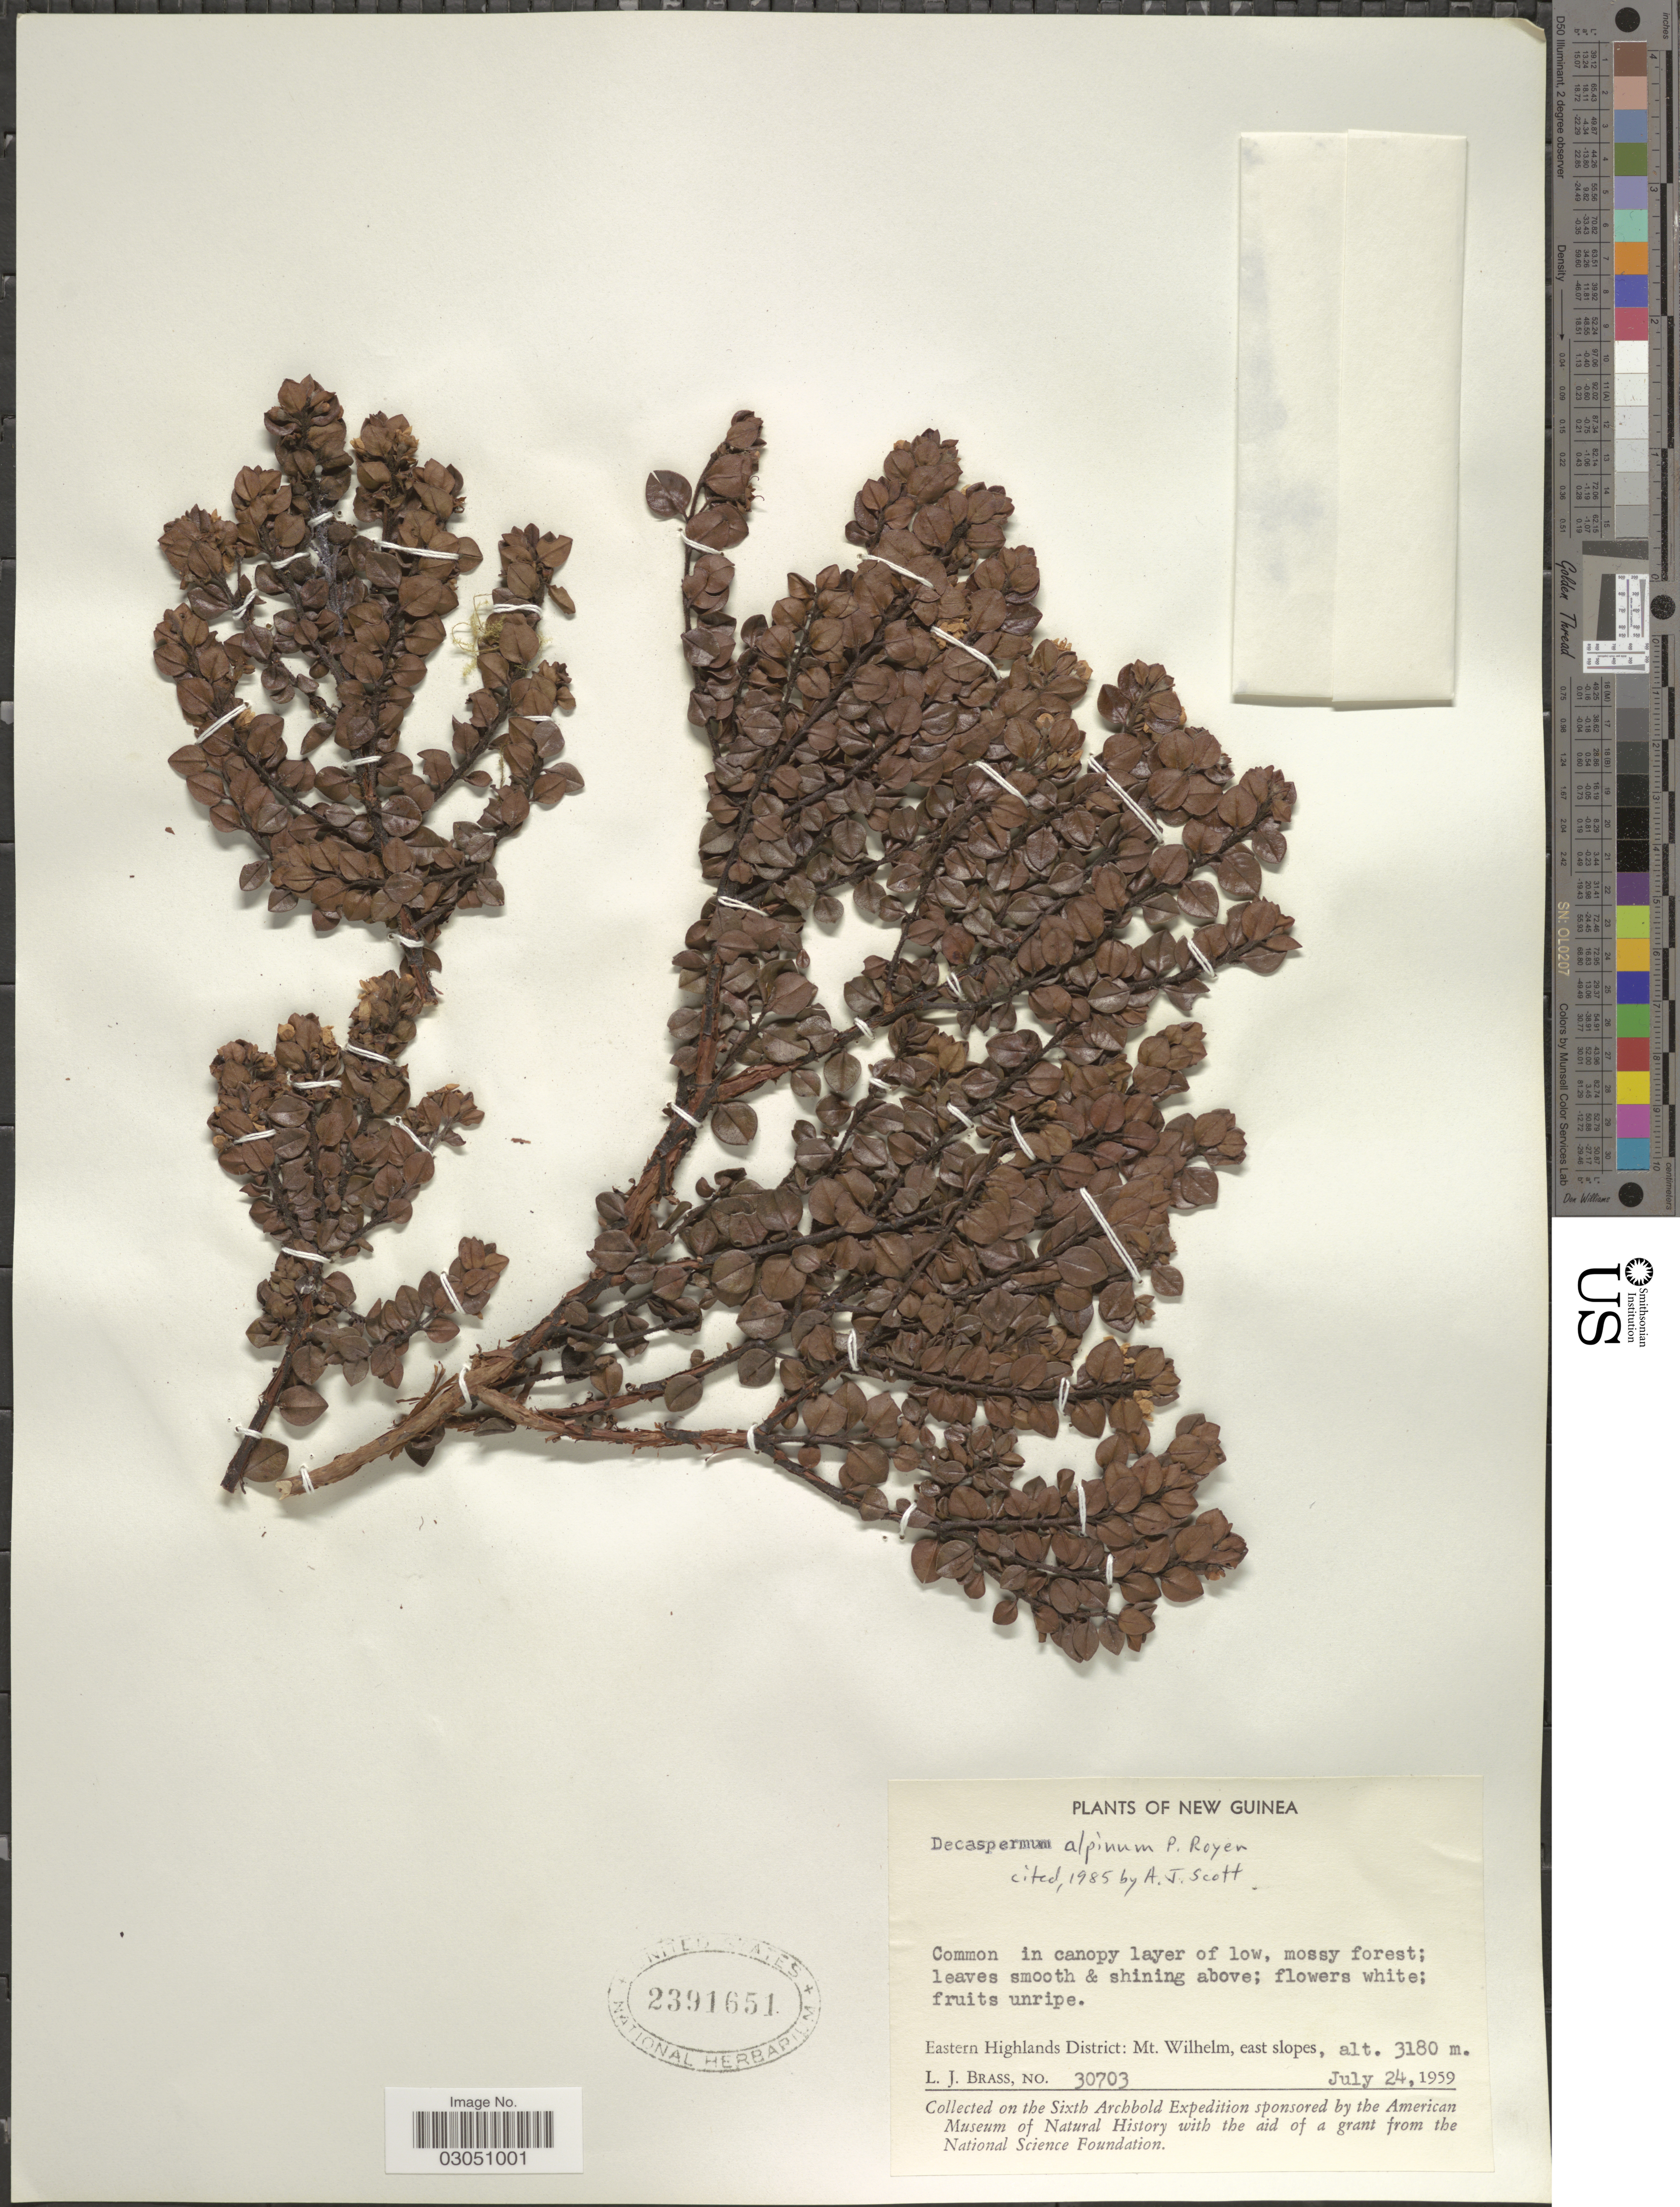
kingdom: Plantae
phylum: Tracheophyta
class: Magnoliopsida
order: Myrtales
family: Myrtaceae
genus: Decaspermum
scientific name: Decaspermum alpinum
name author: P. Royen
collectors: L. J. Brass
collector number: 30703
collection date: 1959-07-24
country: Papua New Guinea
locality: New Guinea. Eastern Highlands District: Mt. Wilhelm, east slopes.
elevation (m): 3180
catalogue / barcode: US 2391651